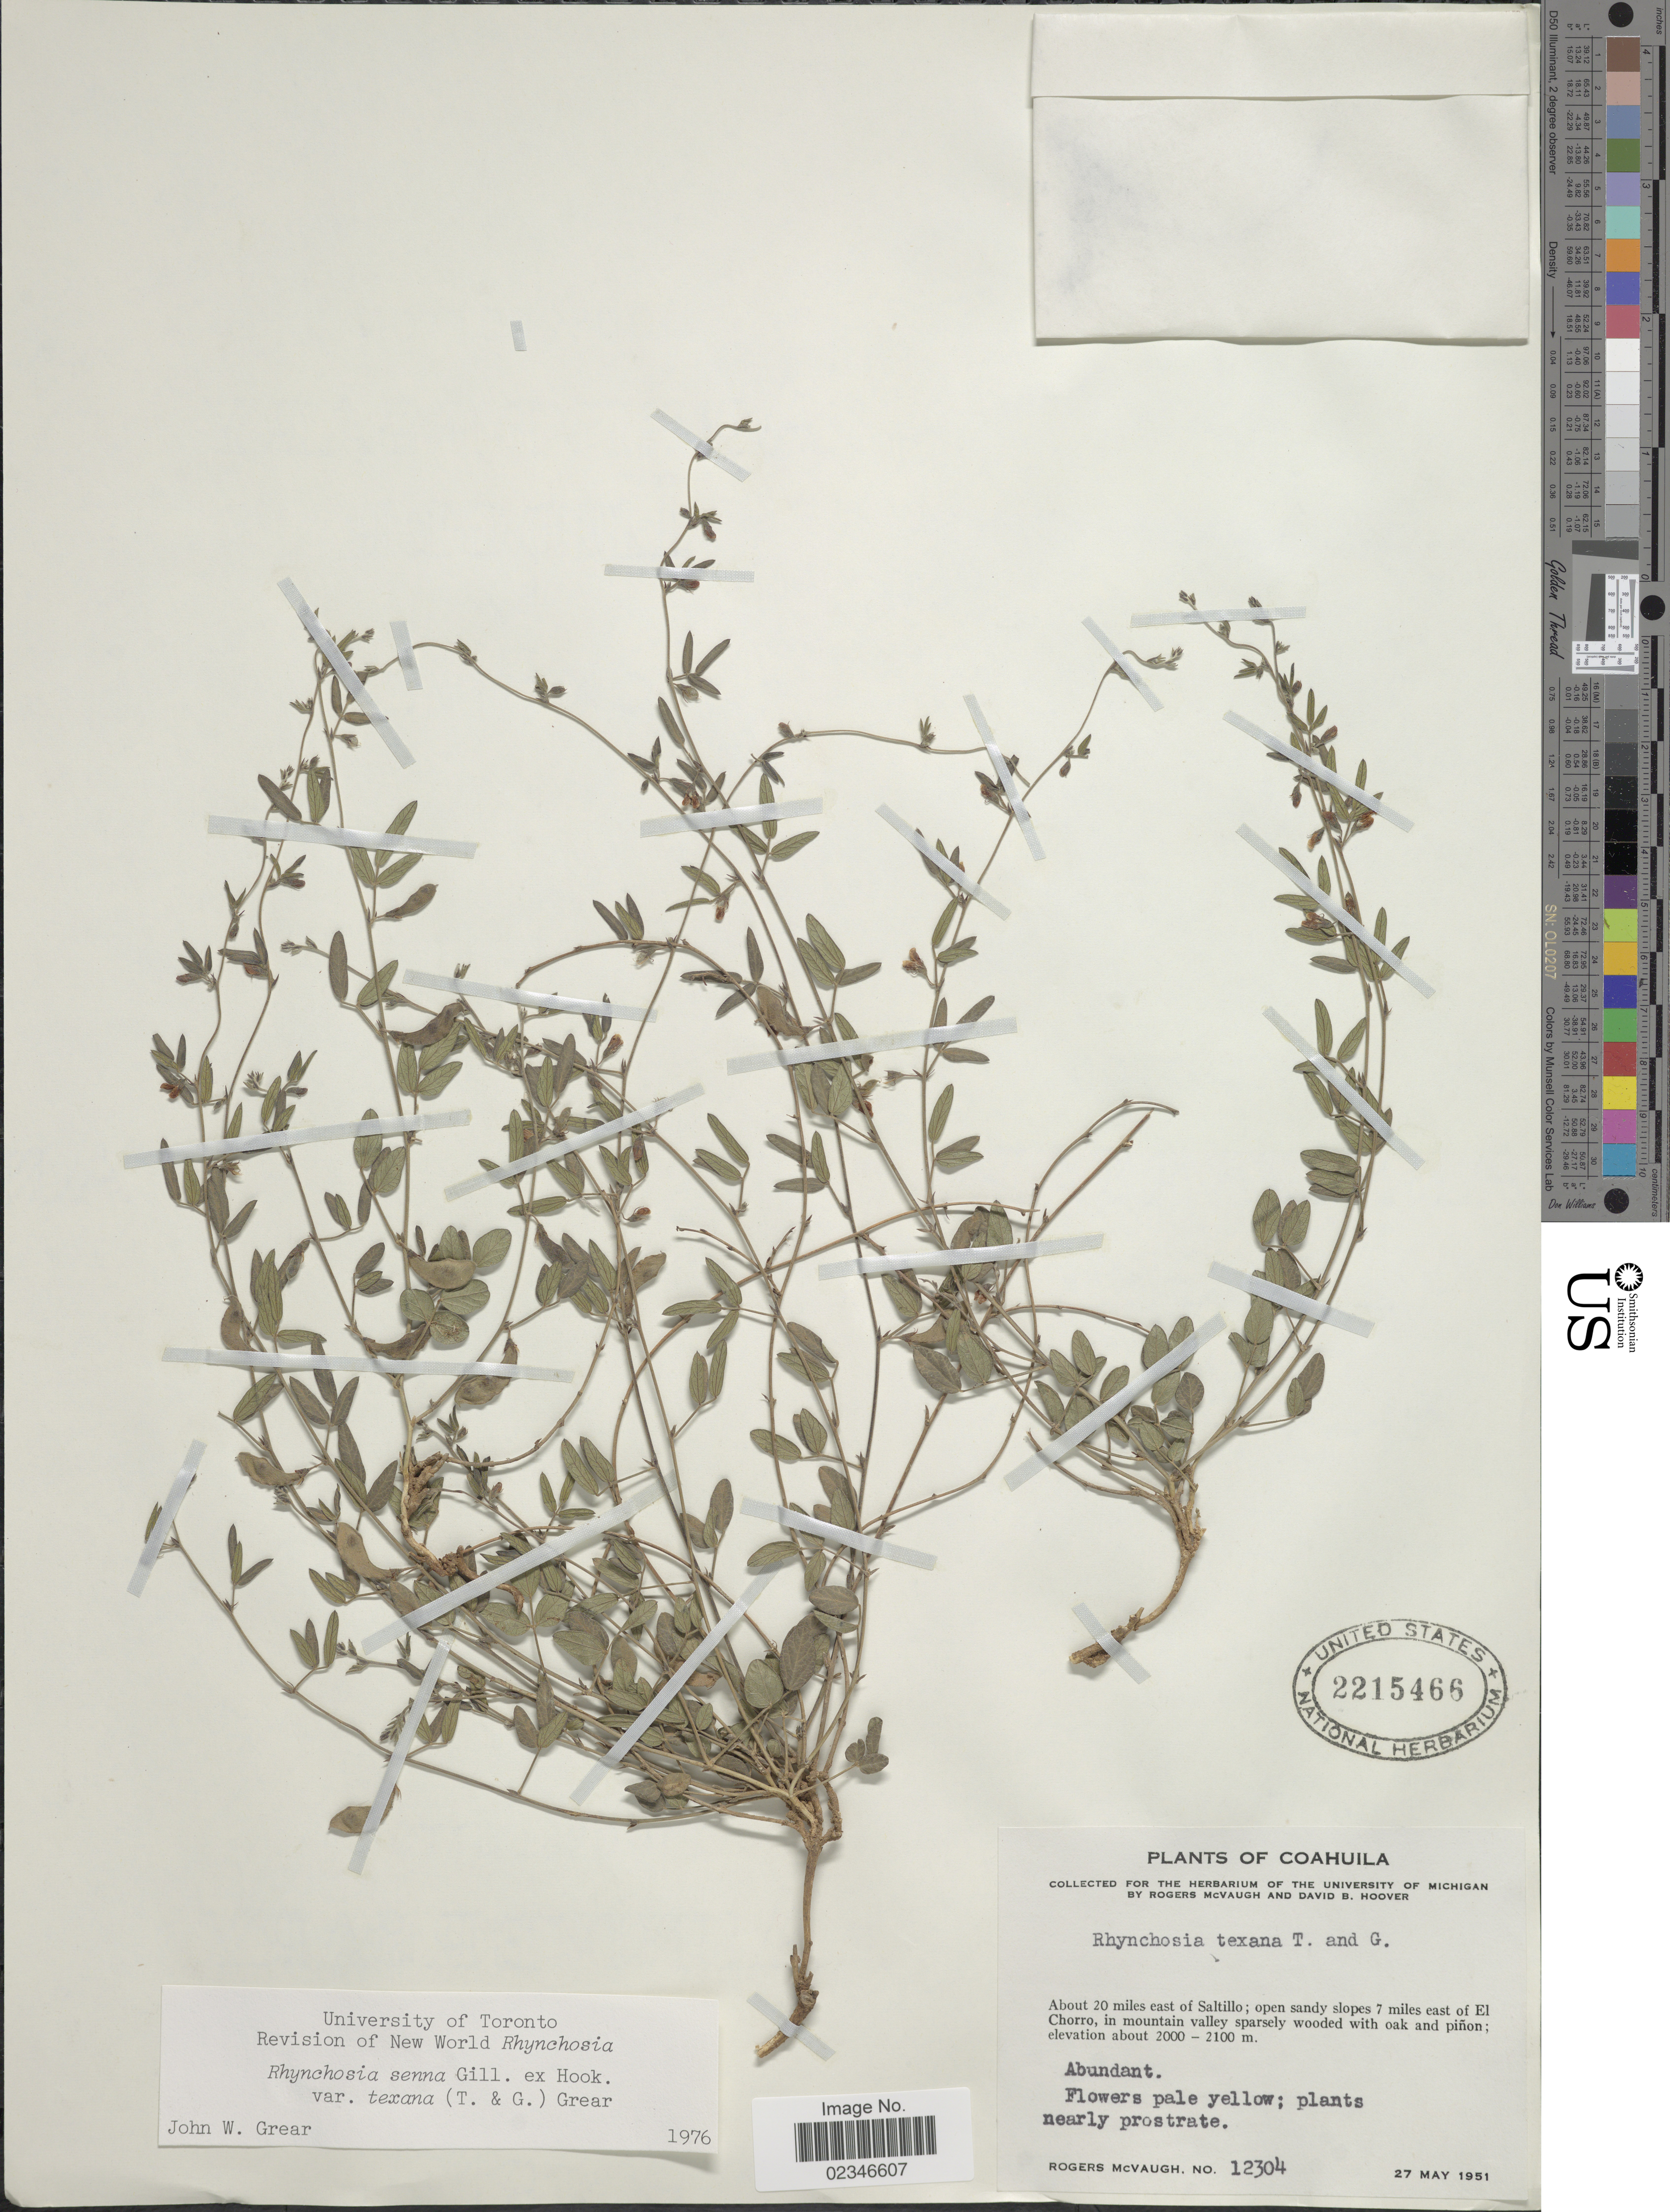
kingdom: Plantae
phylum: Tracheophyta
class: Magnoliopsida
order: Fabales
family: Fabaceae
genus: Rhynchosia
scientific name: Rhynchosia senna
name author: Gillies ex Hook.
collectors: R. McVaugh & D. B. Hoover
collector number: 12304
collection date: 1951-05-27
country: Mexico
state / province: Coahuila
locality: About 20 miles east of Saltillo, open sandy slopes 7 miles east of El Chorro, in mountain valley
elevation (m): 2000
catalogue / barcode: US 2215466